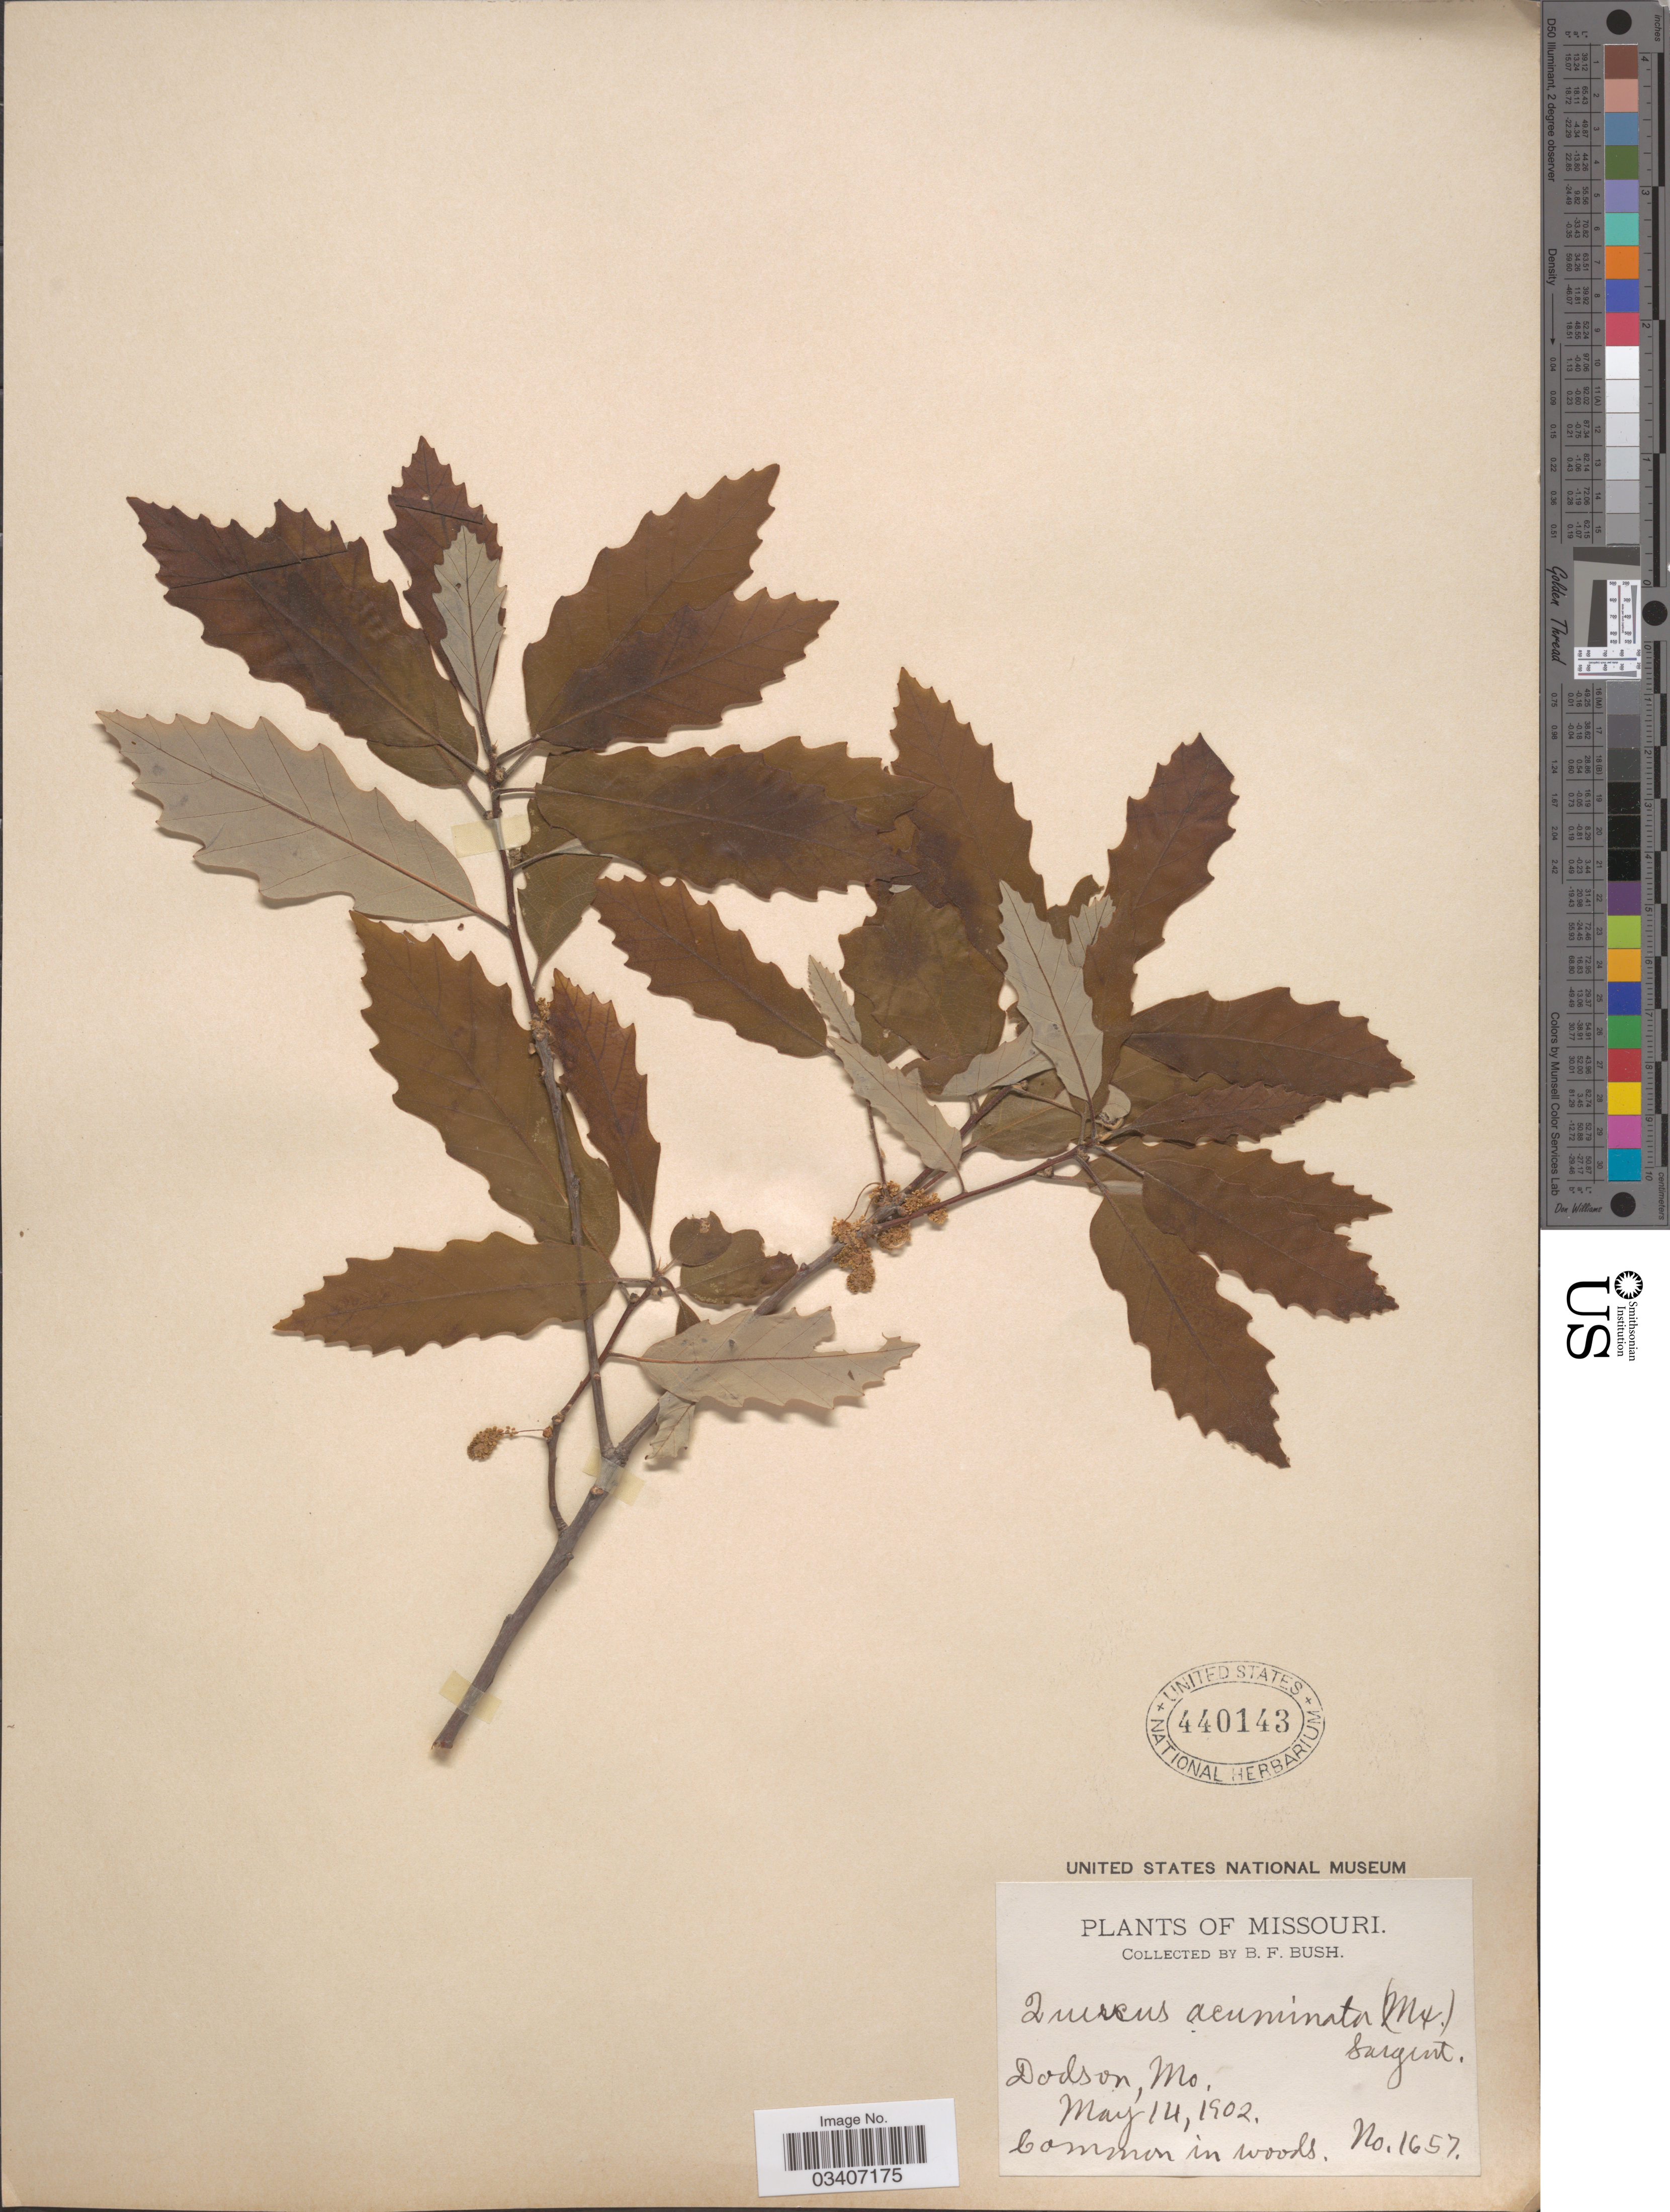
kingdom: Plantae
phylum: Tracheophyta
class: Magnoliopsida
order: Fagales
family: Fagaceae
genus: Quercus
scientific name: Quercus muehlenbergii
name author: Engelm.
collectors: B. F. Bush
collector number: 1657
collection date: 1902-05-14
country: United States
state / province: Missouri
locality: Dodson.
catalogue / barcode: US 440143